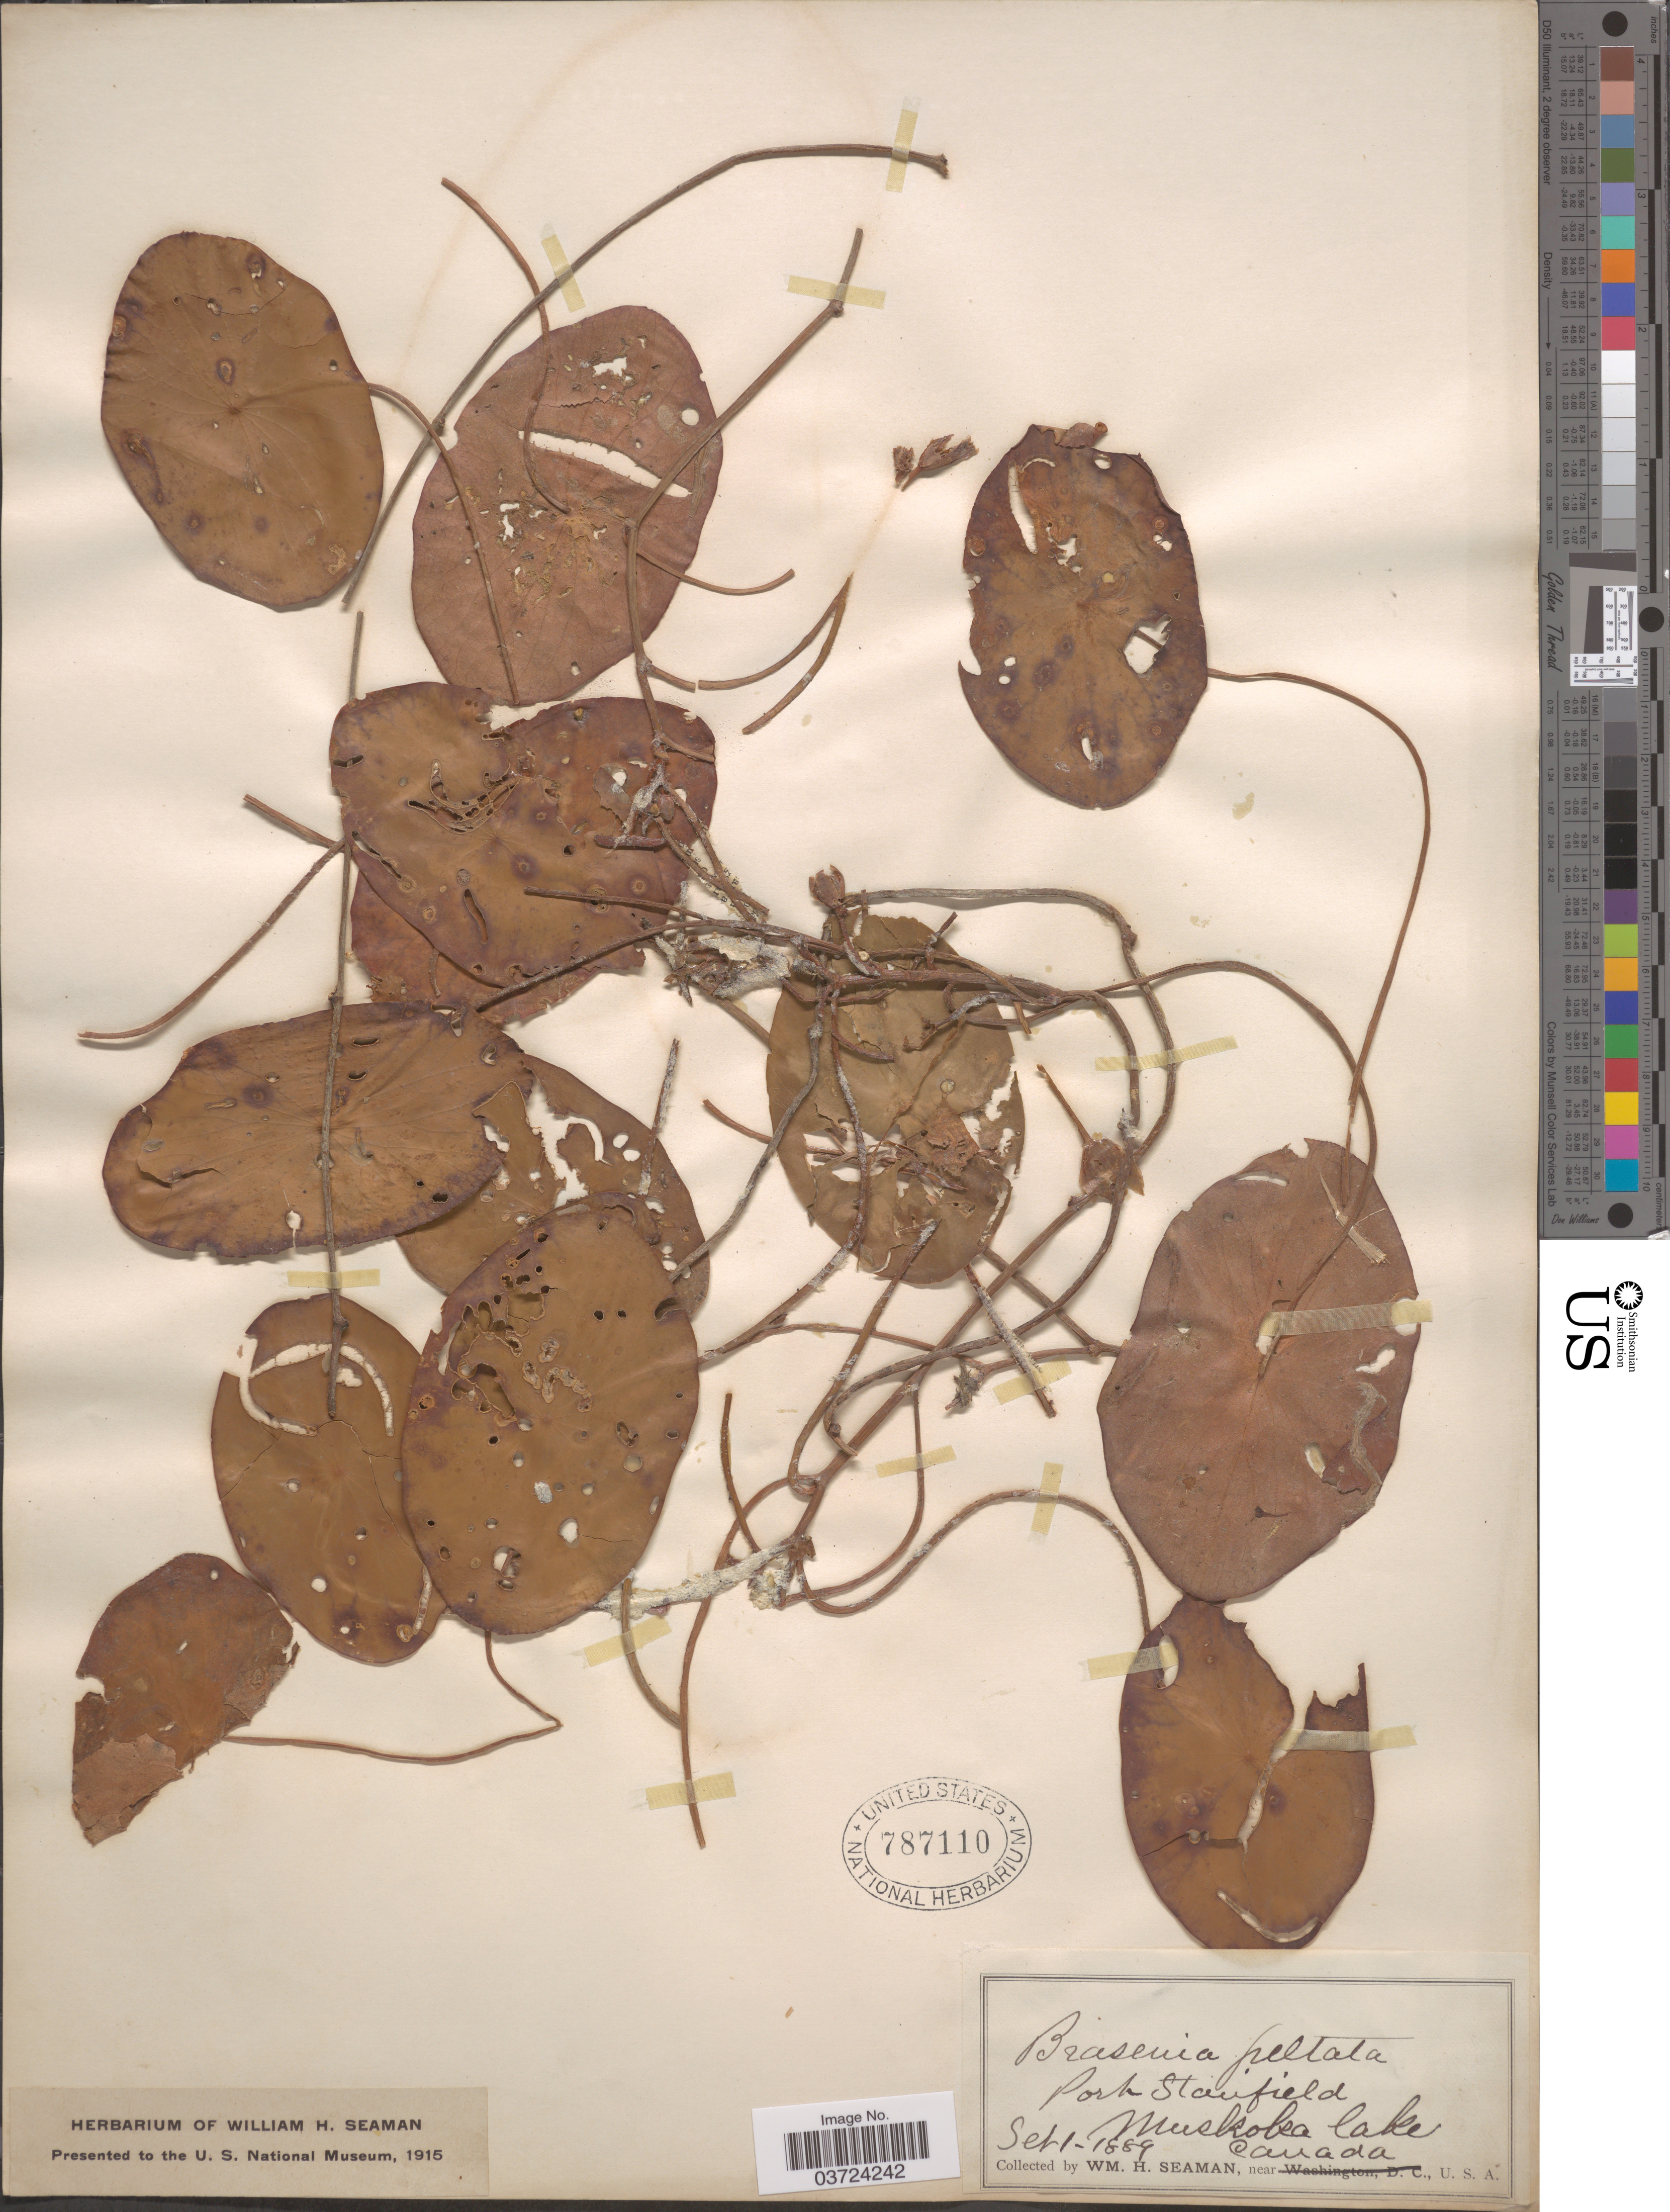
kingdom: Plantae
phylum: Tracheophyta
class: Magnoliopsida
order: Nymphaeales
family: Cabombaceae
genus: Brasenia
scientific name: Brasenia schreberi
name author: J.F. Gmel.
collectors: W. Seaman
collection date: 1889-09-01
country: Canada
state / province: Ontario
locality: Park Stanfield. Muskoka Lake. Near Canada.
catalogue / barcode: US 787110